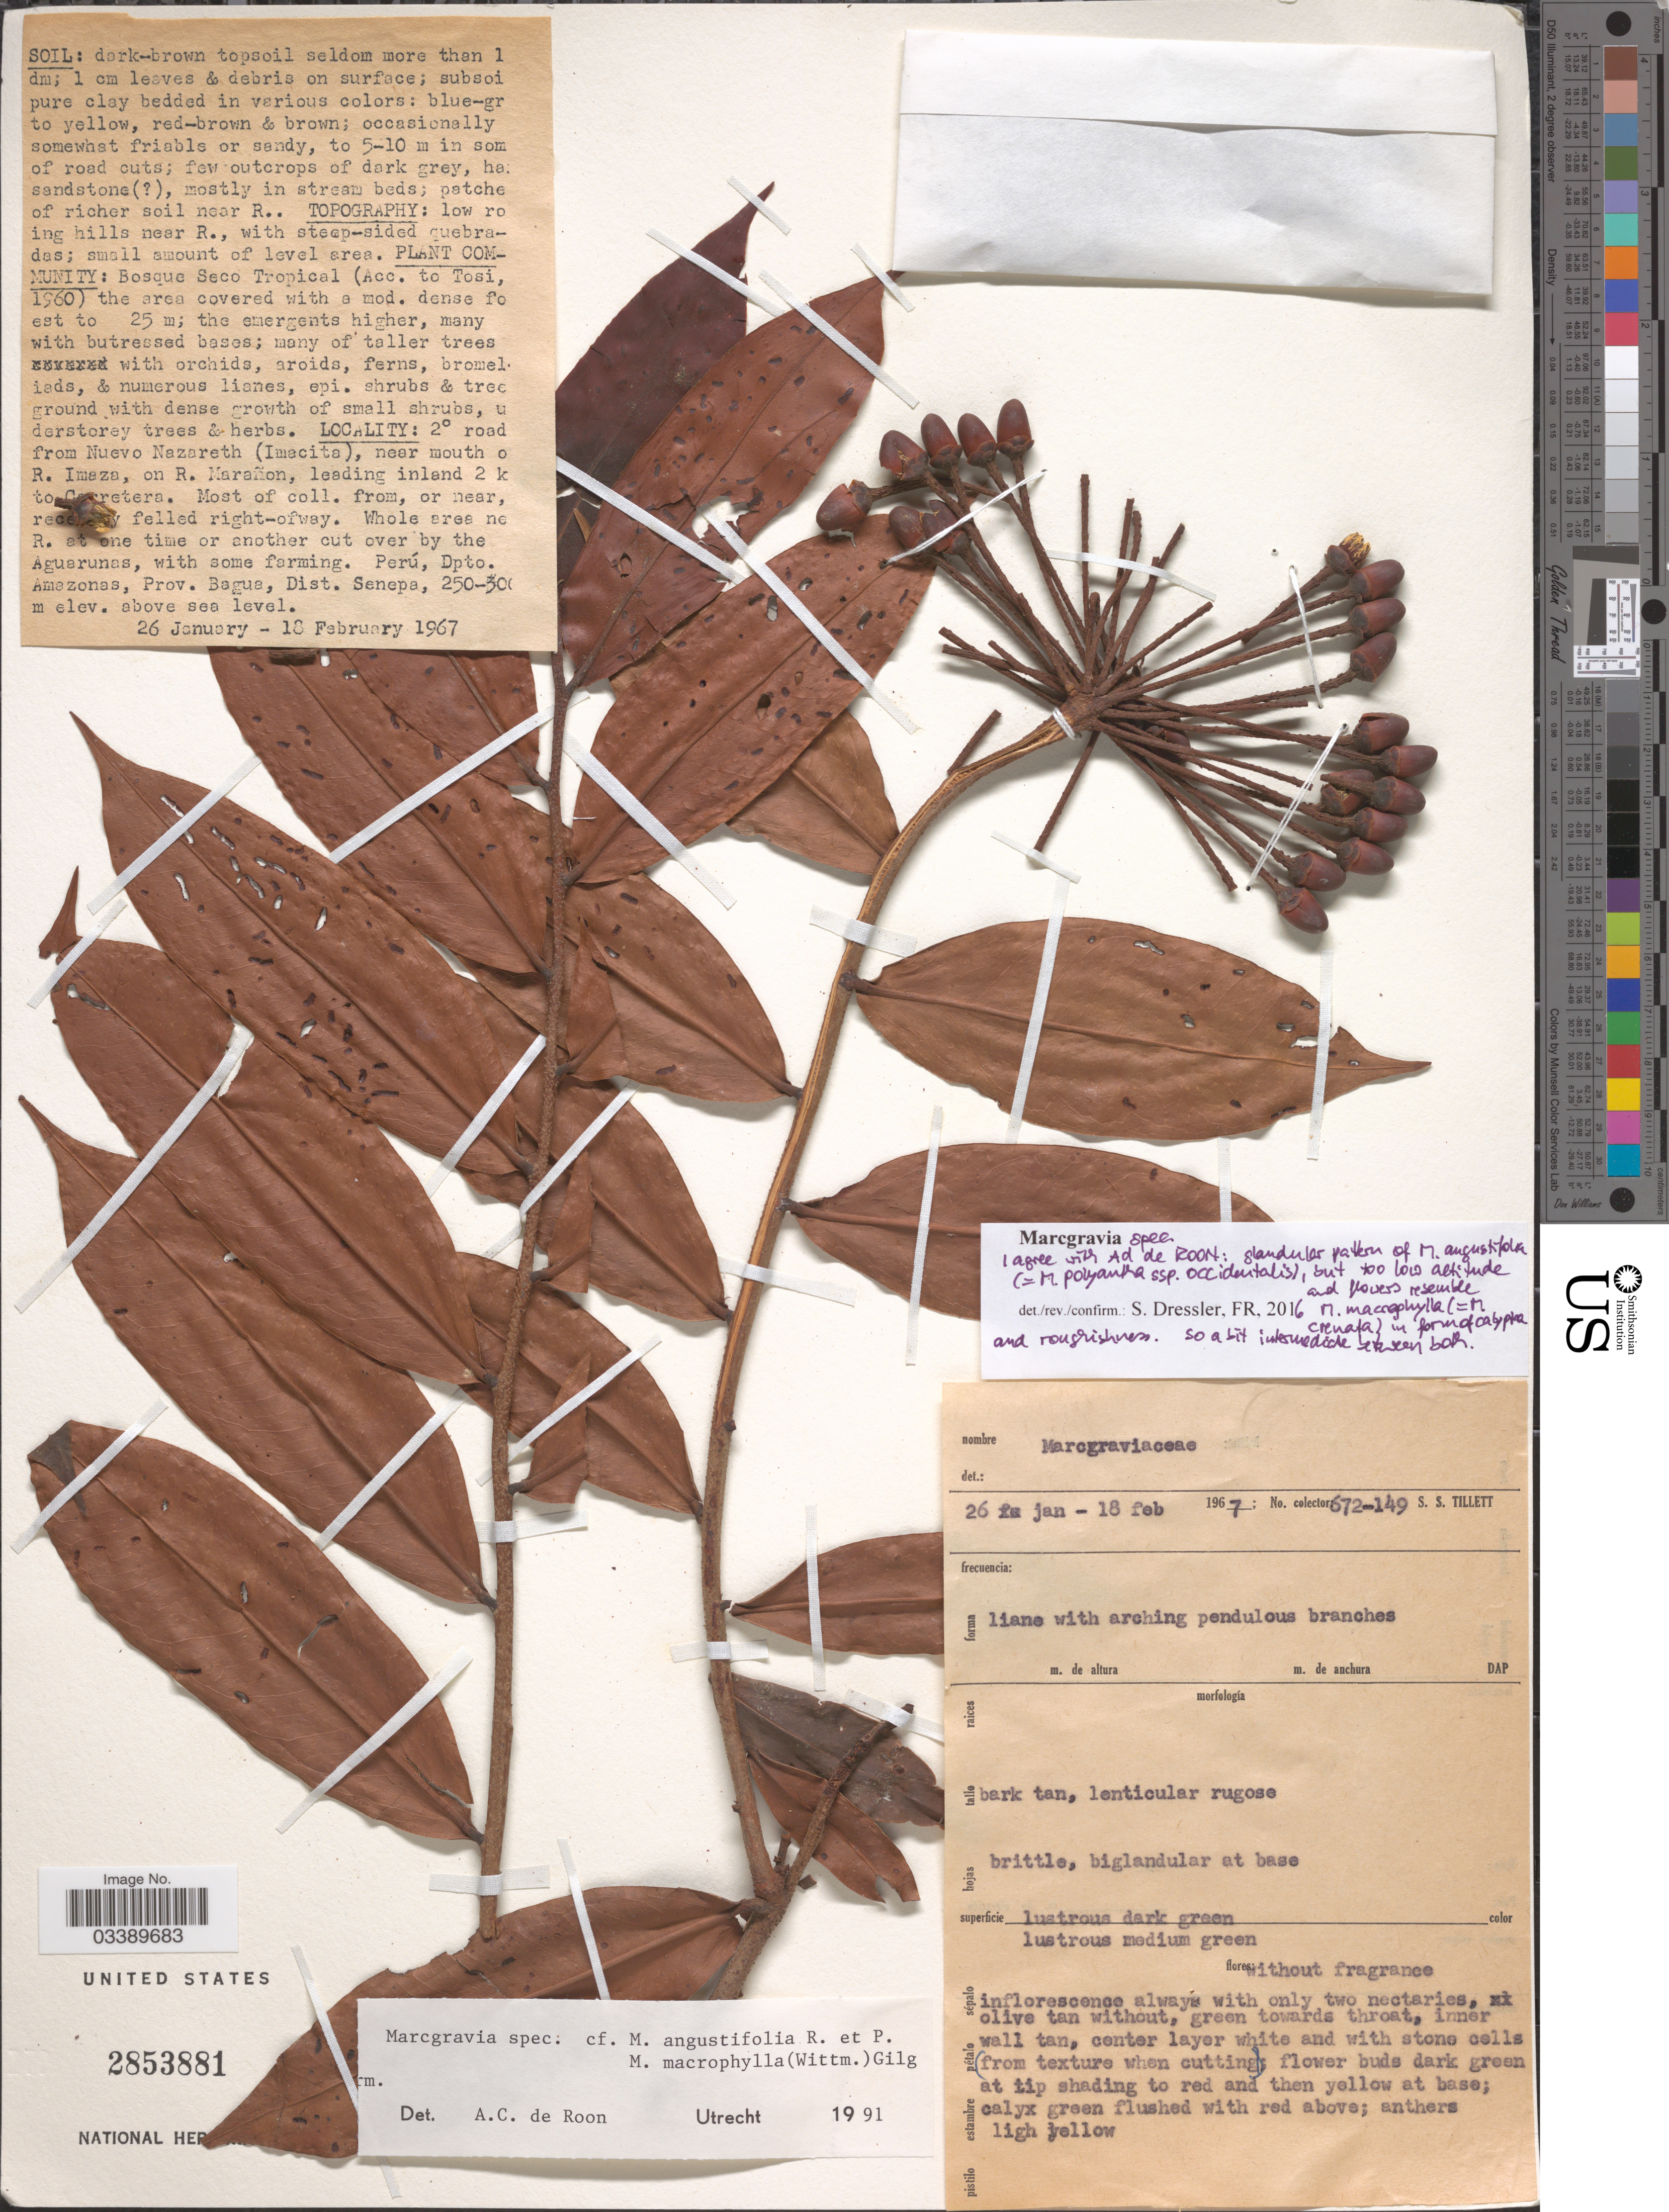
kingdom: Plantae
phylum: Tracheophyta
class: Magnoliopsida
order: Ericales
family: Marcgraviaceae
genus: Marcgravia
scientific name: Marcgravia sp.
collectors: S. S. Tillett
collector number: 672-149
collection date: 1967-01-26/1967-02-18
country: Peru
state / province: Amazonas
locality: Dpto. Amazonas, Prov. Bagua, Dist. Senepa.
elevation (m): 250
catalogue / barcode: US 2853881